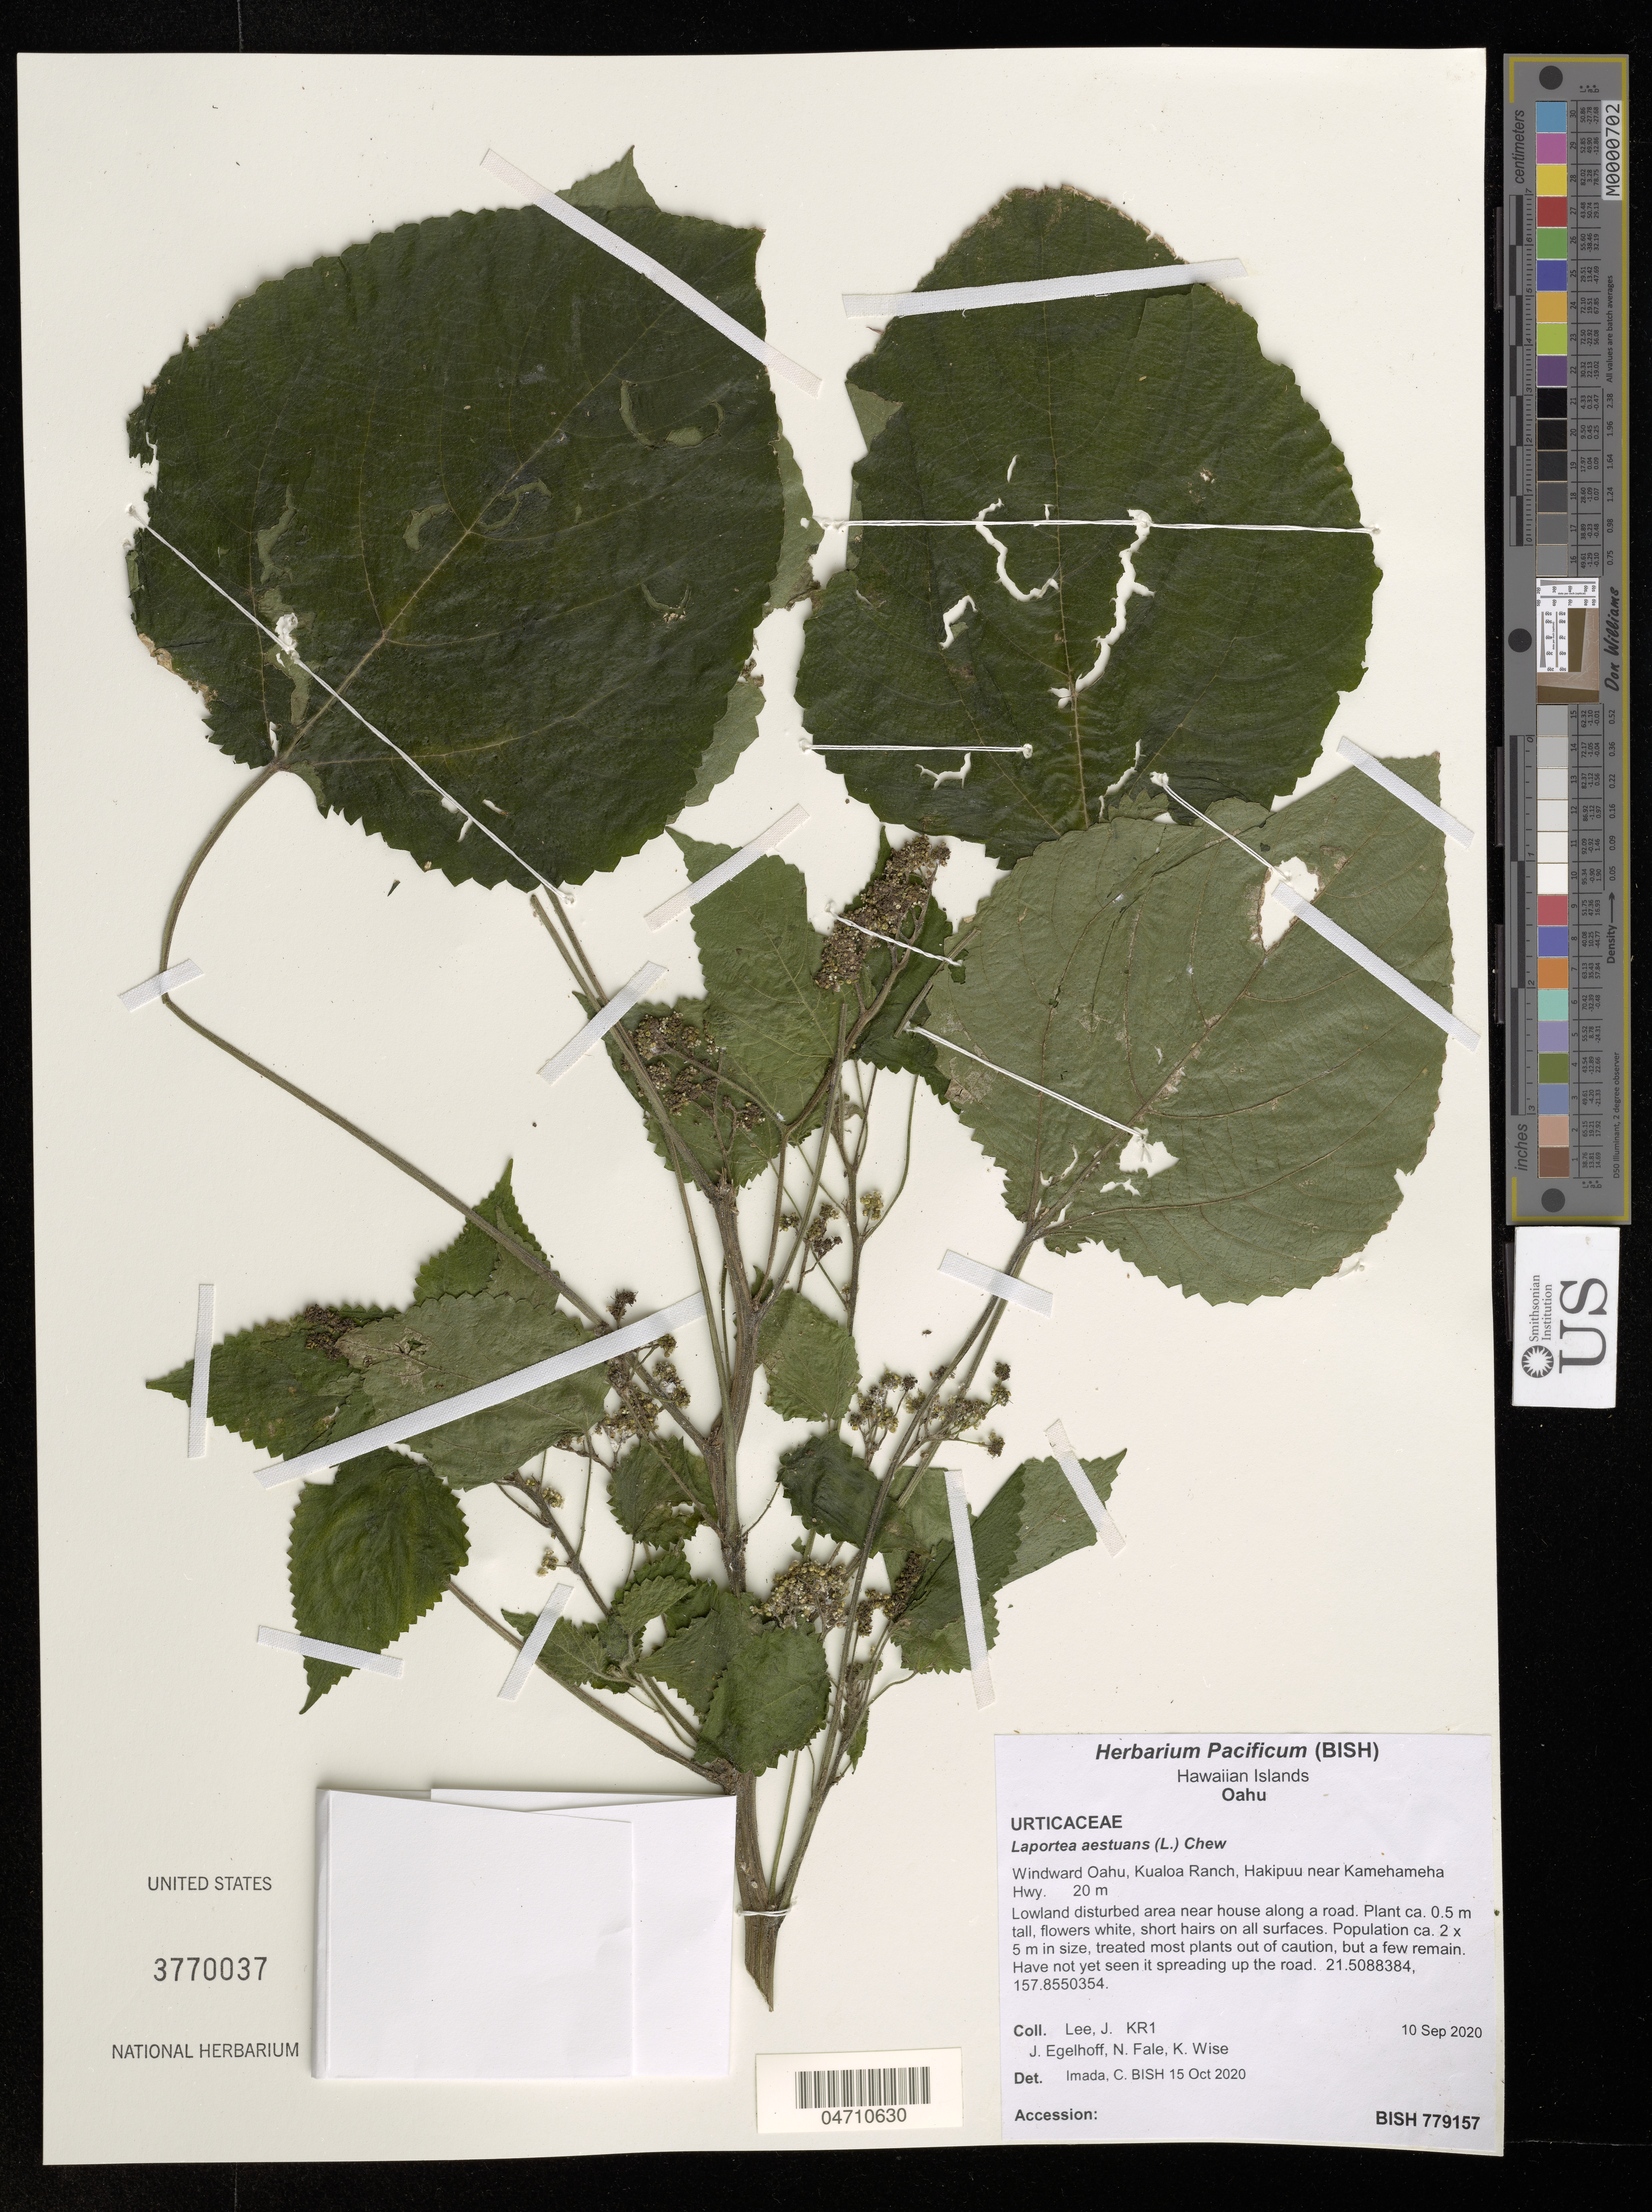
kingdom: Plantae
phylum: Tracheophyta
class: Magnoliopsida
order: Rosales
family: Urticaceae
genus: Laportea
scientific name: Laportea aestuans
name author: (L.) Chew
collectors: J. Lee, J. Egelhoff, N. Fale & K. Wise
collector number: KR1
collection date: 2020-09-10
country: United States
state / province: Hawaii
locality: Hawaiian Islands. Oahu. Windward Oahu, Kualoa Ranch, Hakipuu near Kamehameha Hwy.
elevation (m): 20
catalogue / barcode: US 3770037